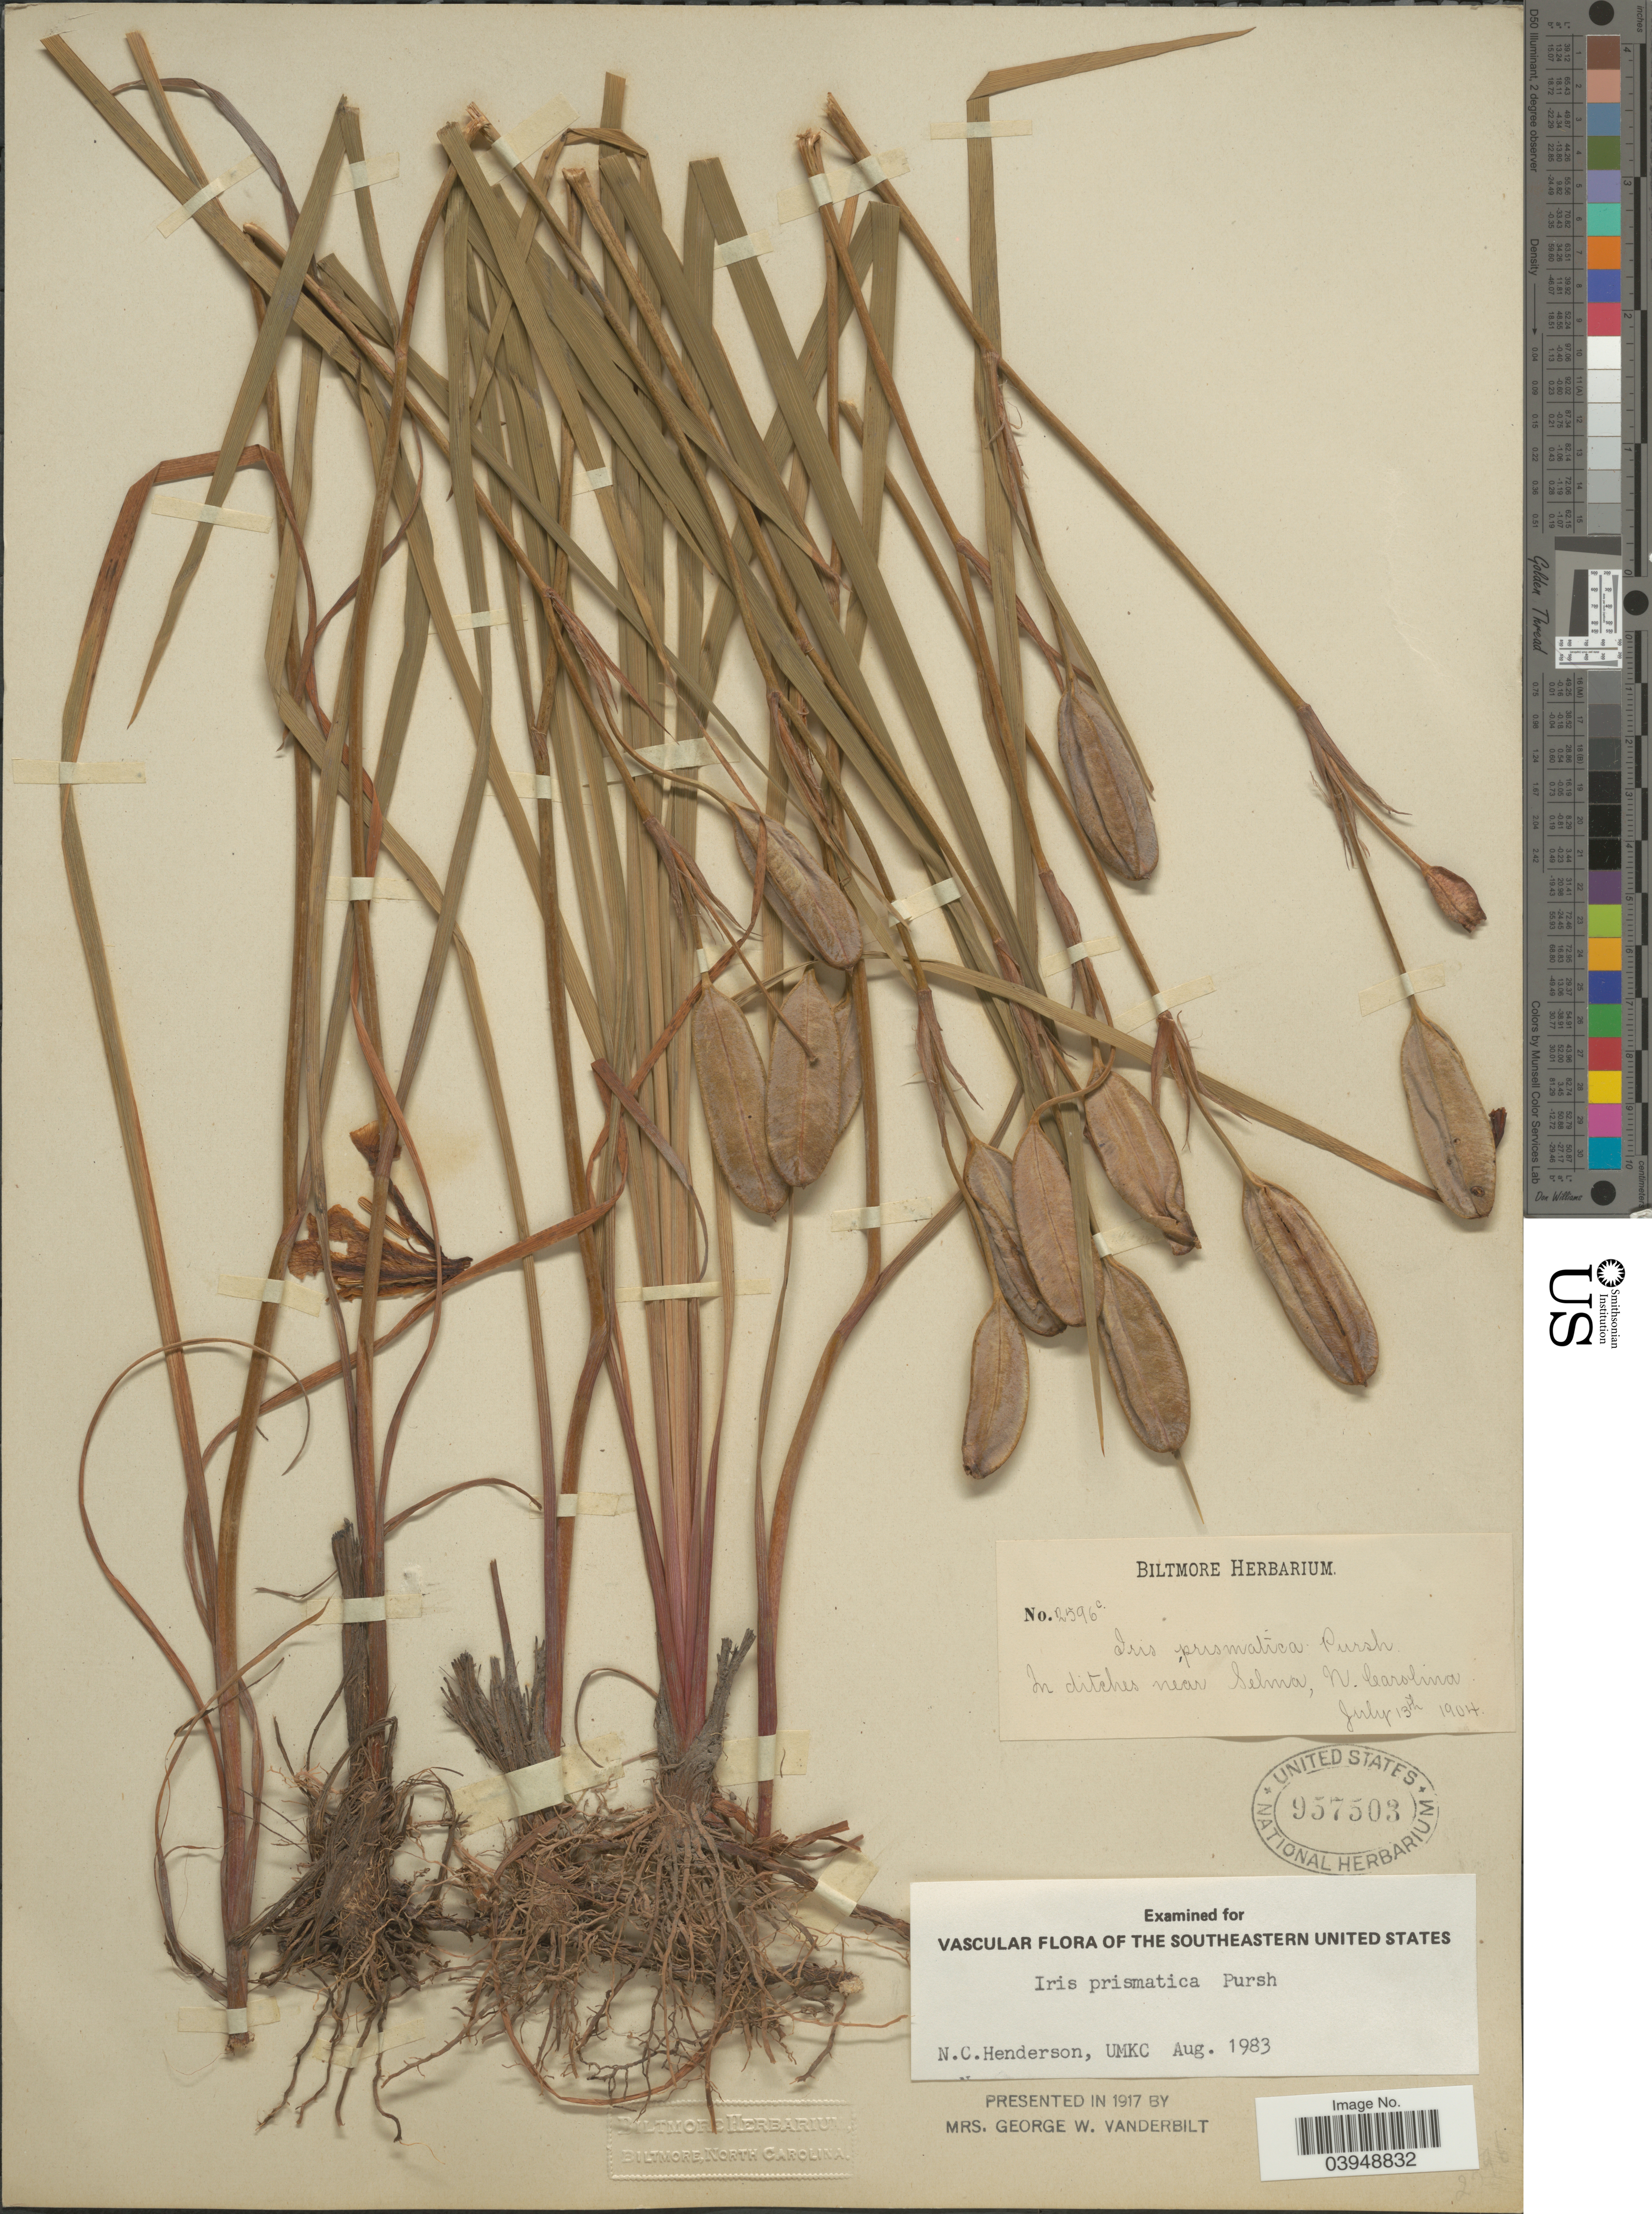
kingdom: Plantae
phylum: Tracheophyta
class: Liliopsida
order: Asparagales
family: Iridaceae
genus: Iris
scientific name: Iris prismatica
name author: Pursh ex Ker Gawl.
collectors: ex herb. Biltmore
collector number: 2596c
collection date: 1904-07-13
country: United States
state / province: North Carolina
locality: In ditches near Selma.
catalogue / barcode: US 957503